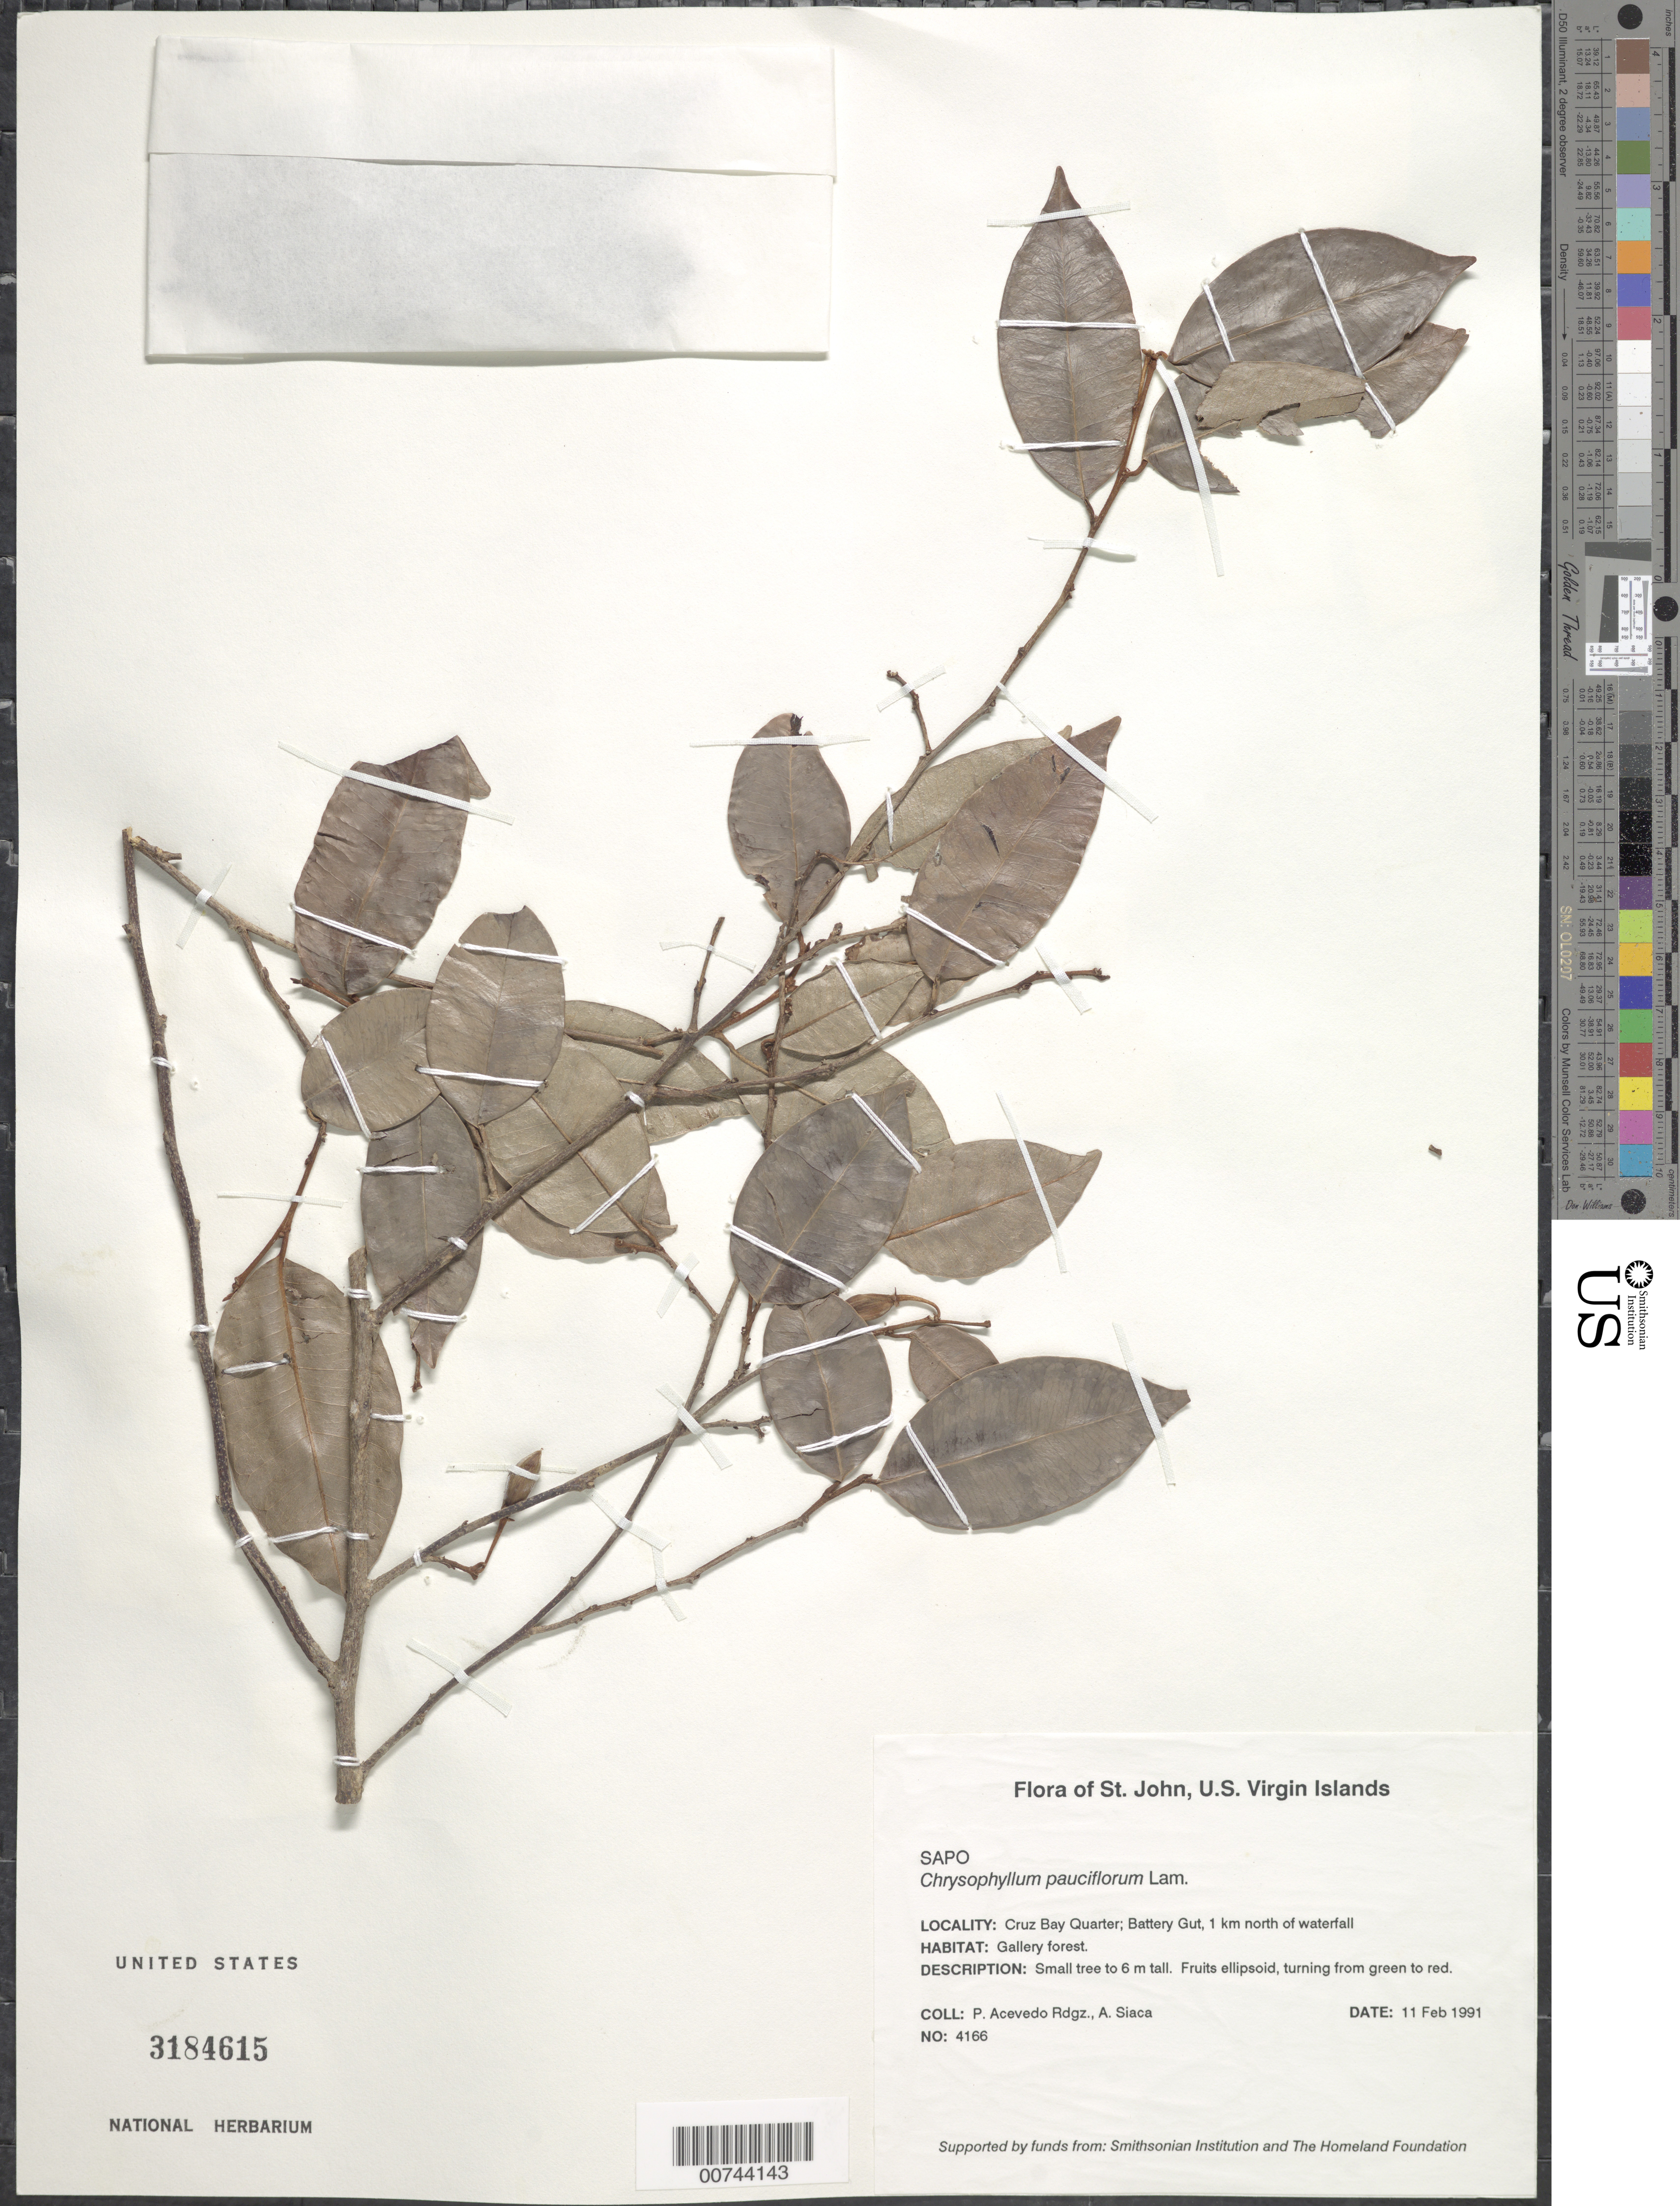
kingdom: Plantae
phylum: Tracheophyta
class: Magnoliopsida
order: Ericales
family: Sapotaceae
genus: Chrysophyllum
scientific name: Chrysophyllum pauciflorum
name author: Lam.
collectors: P. Acevedo-Rodr. & A. Siaca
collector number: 4166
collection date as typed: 11 Feb 1991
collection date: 1991-02-11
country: U.S. Virgin Islands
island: St. John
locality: Cruz Bay Quarter; Battery Gut, 1 km north of waterfall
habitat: Gallery forest.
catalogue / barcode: US 3184615